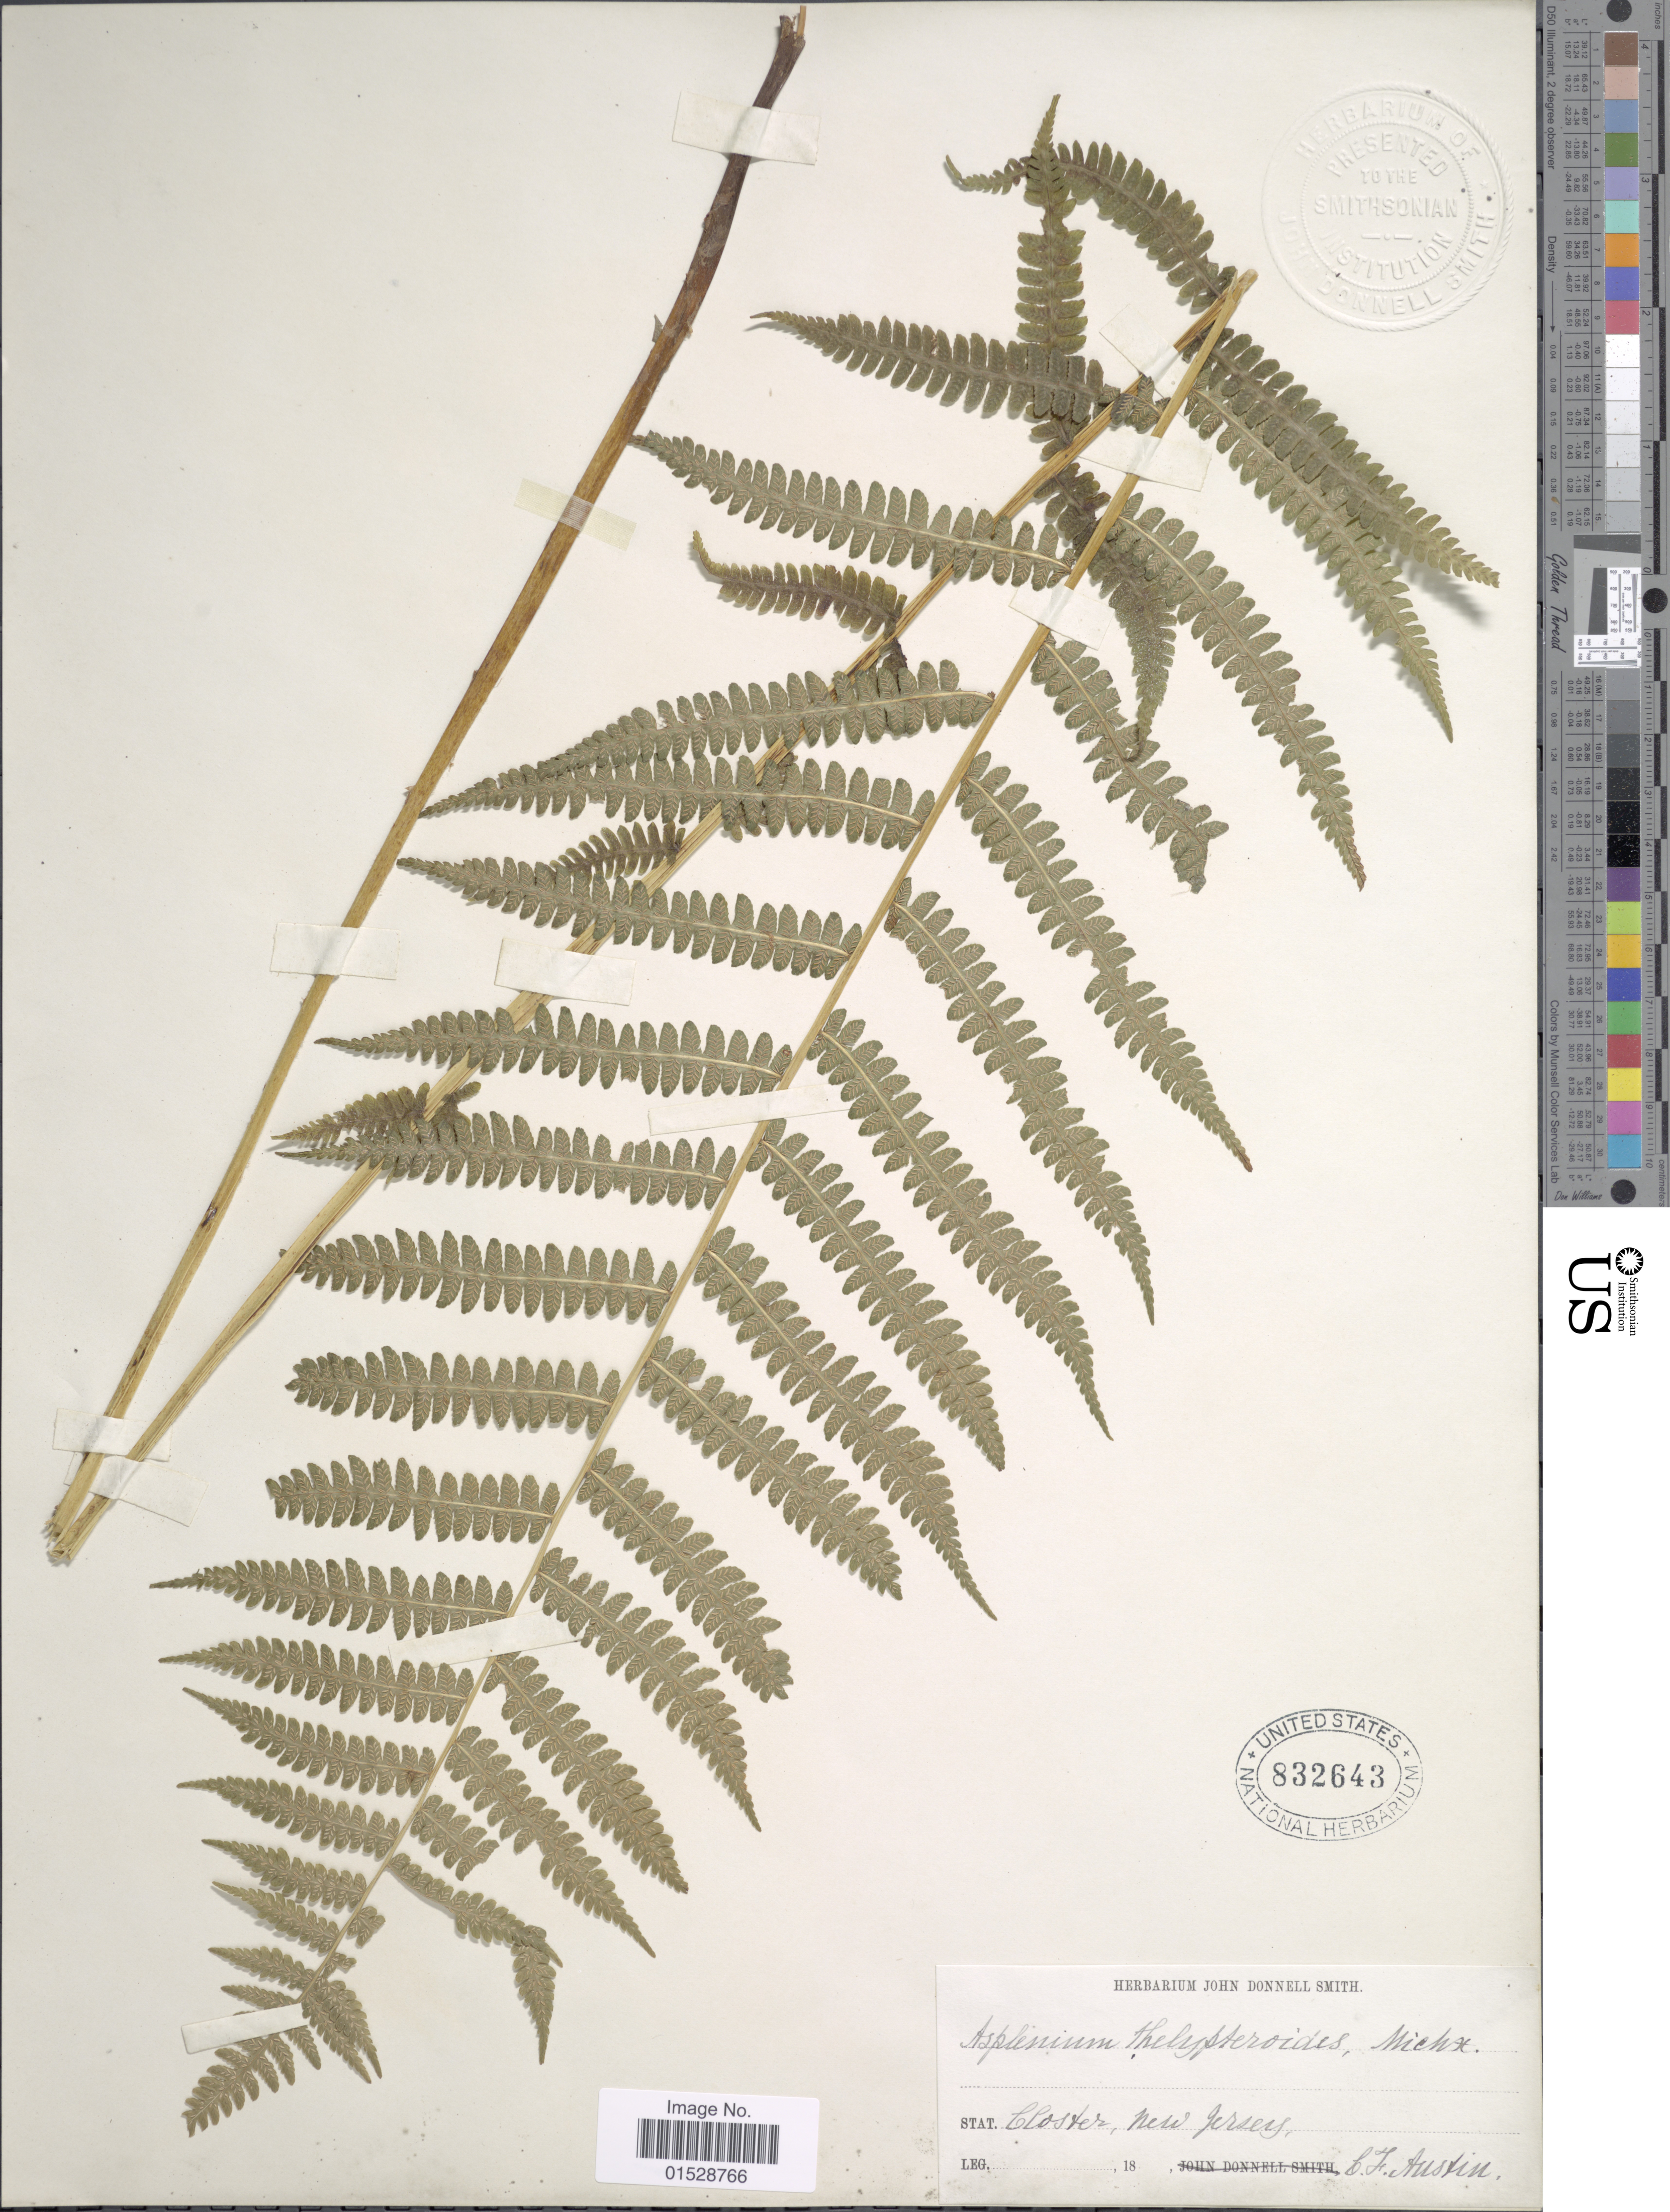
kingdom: Plantae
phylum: Tracheophyta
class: Polypodiopsida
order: Polypodiales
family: Athyriaceae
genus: Deparia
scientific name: Deparia acrostichoides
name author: (Sw.) M. Kato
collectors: C. F. Austin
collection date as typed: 18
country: United States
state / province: New Jersey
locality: Closter, New Jersey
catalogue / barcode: US 832643